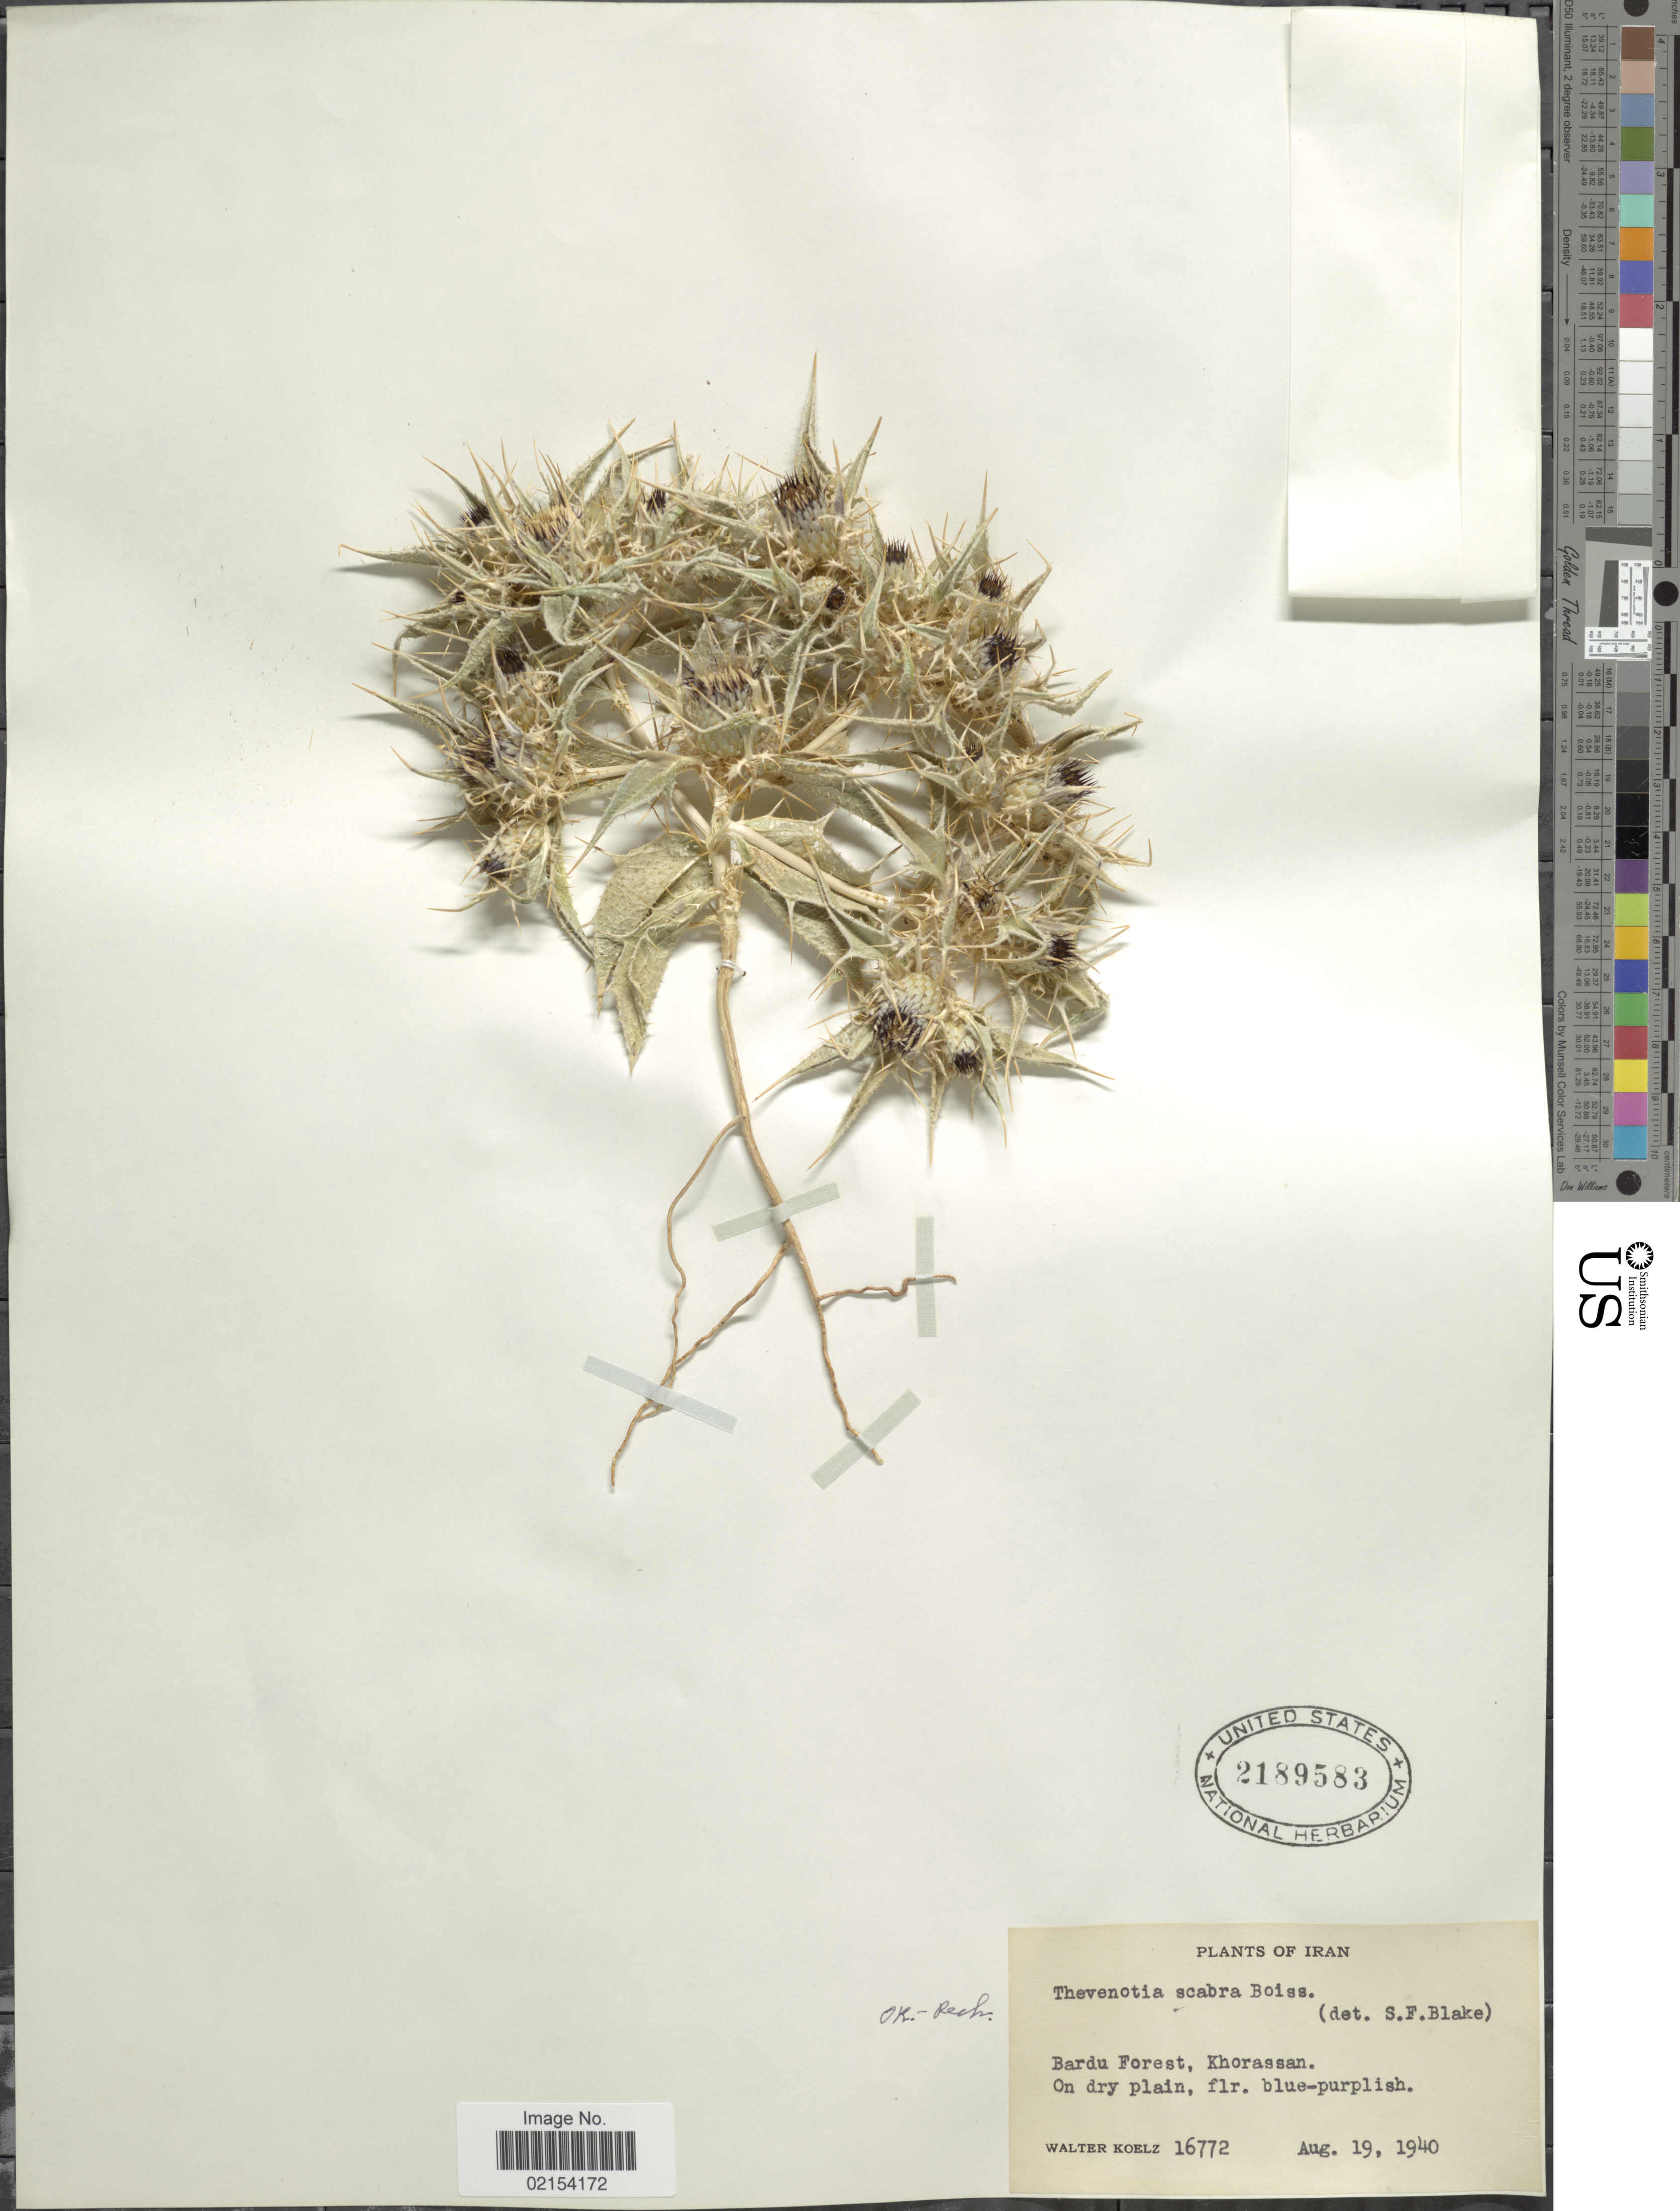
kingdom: Plantae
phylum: Tracheophyta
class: Magnoliopsida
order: Asterales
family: Asteraceae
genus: Thevenotia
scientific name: Thevenotia scabra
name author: Boiss.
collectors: W. N. Koelz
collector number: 16772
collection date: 1940-08-19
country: Iran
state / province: Khorasan [obsolete]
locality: Bardu Forest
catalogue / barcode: US 2189583